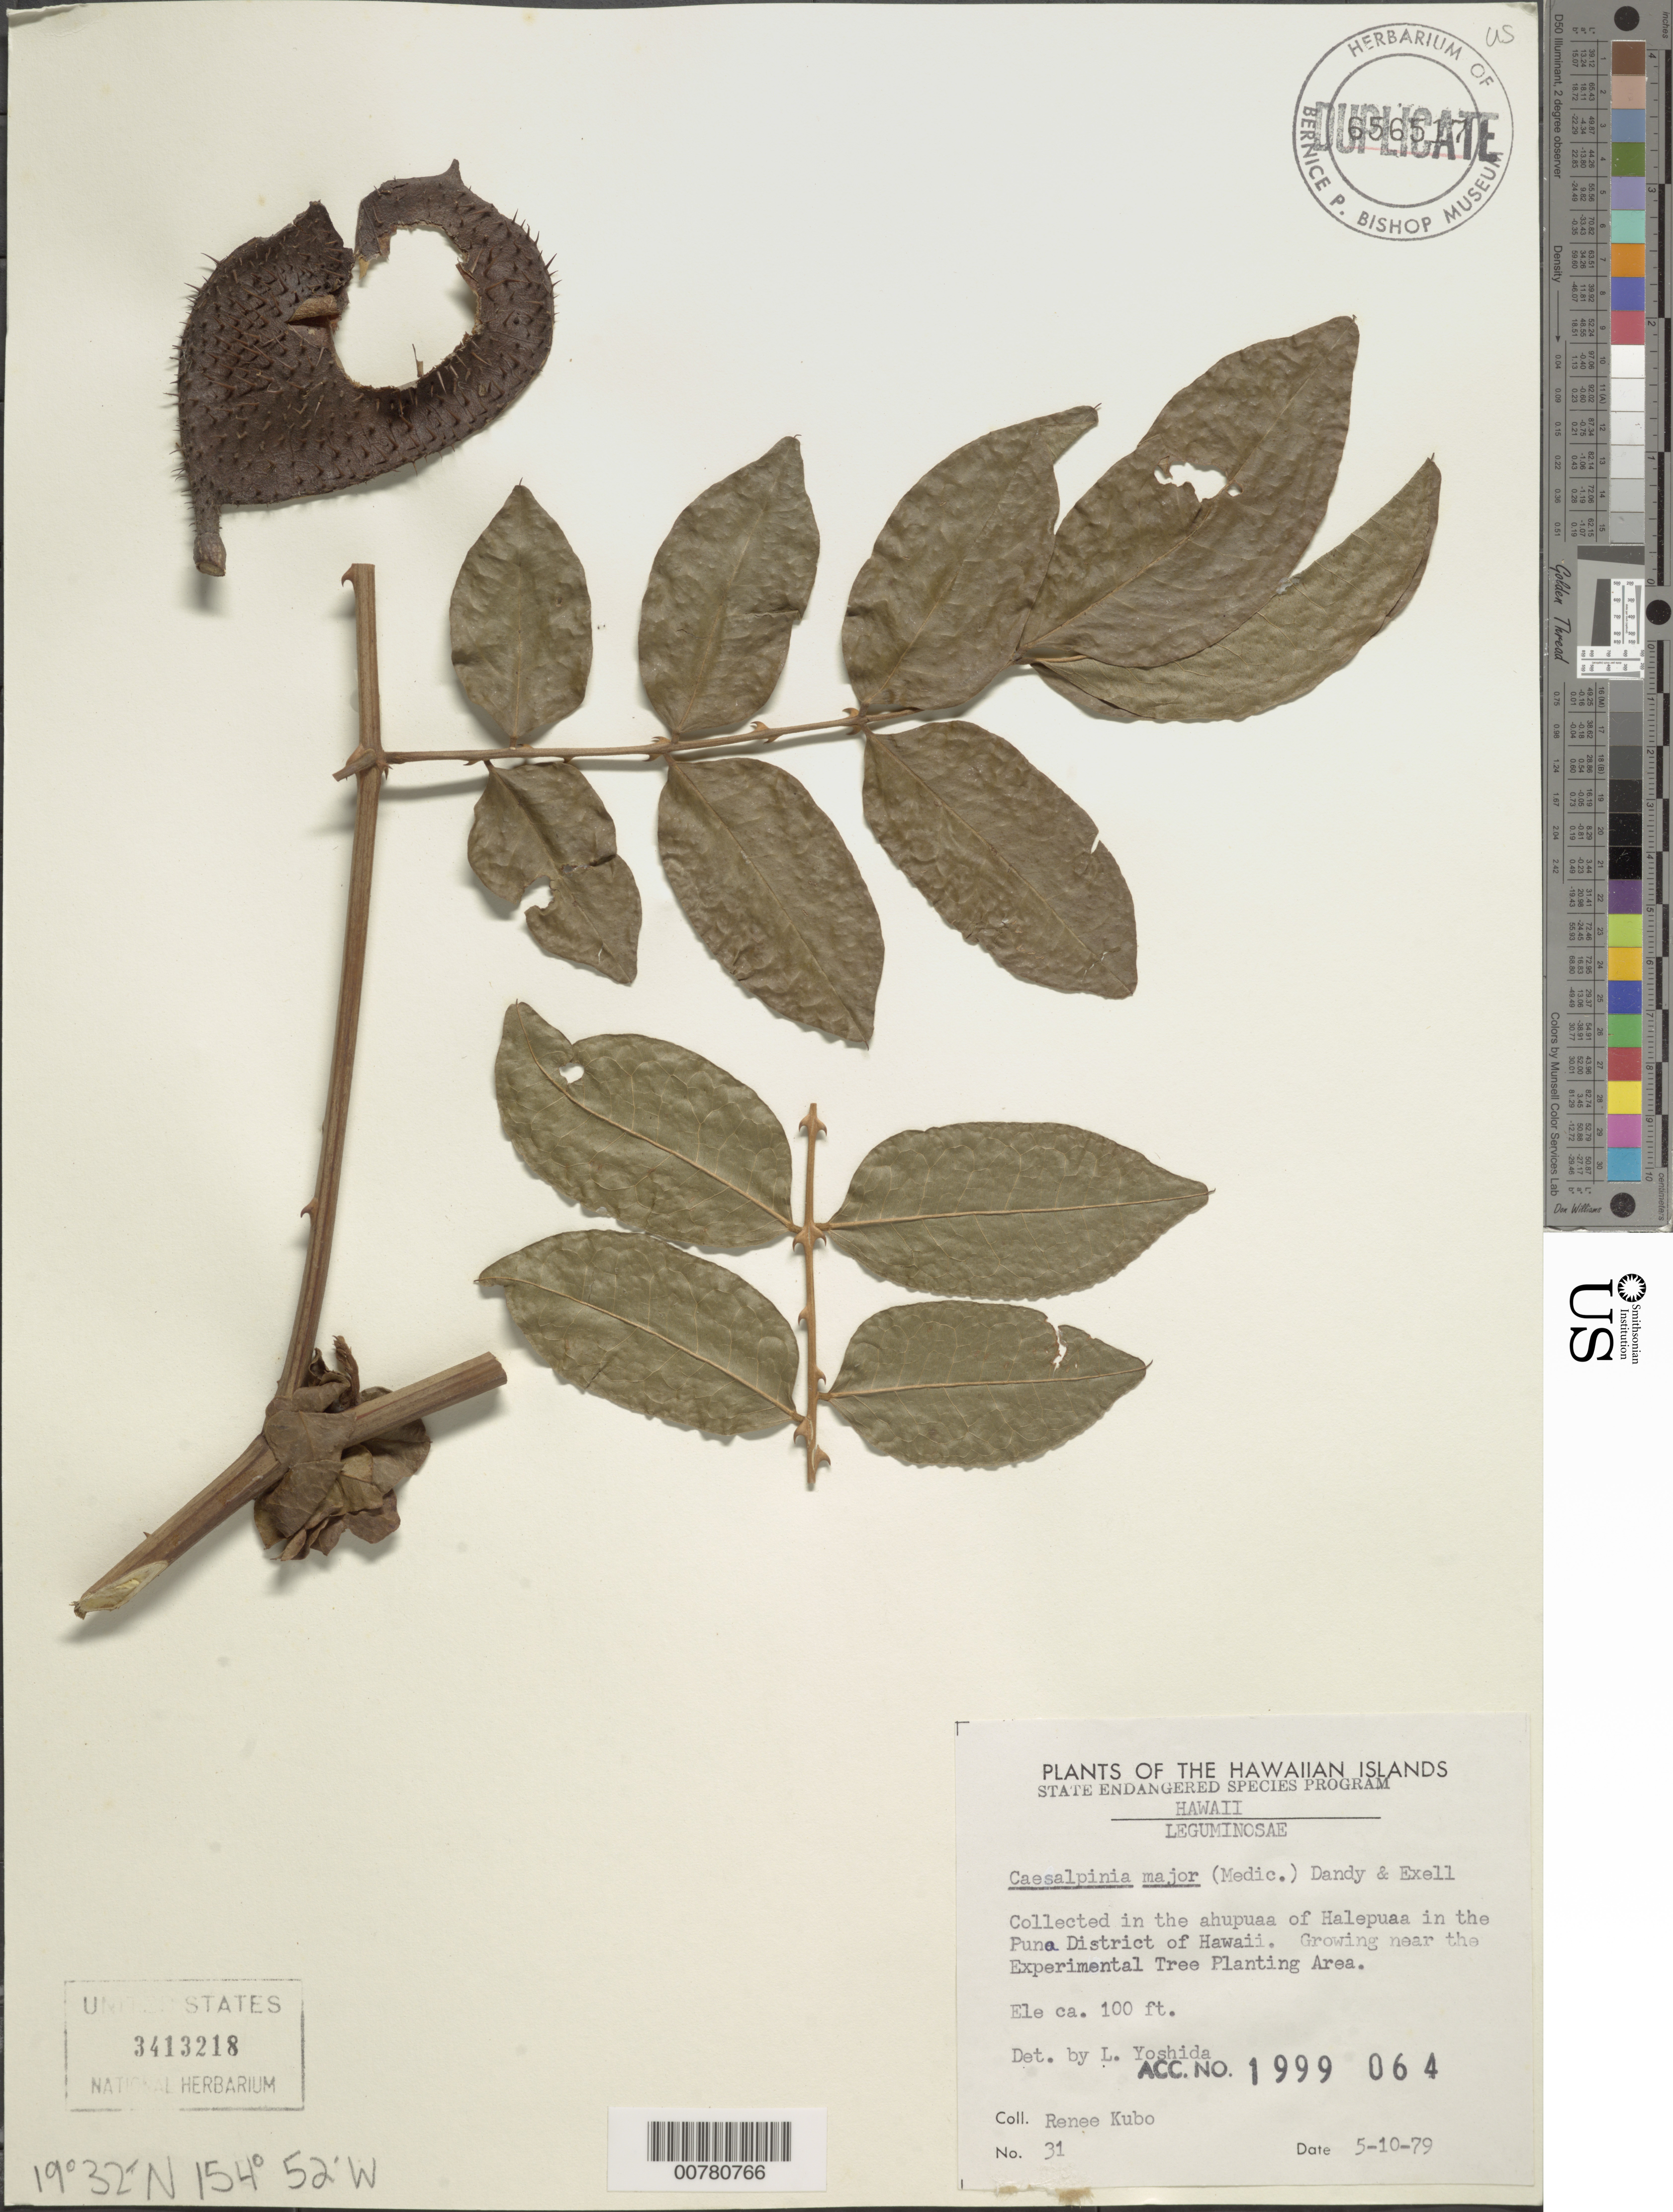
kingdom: Plantae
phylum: Tracheophyta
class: Magnoliopsida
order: Fabales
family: Fabaceae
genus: Guilandina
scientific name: Guilandina major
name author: (Medik.) Small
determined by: Wagner, W. L., (BOT), Smithsonian Institution - National Museum of Natural History (UNITED STATES)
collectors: R. Kubo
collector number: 31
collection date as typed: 10 May 1979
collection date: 1979-05-10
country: United States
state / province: Hawaii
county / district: Hawaii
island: Hawaii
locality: Puna District, collected in the ahupua'a of Halepua'a. Growing near the experimental Tree Planting area.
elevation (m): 30.5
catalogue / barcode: US 3413218